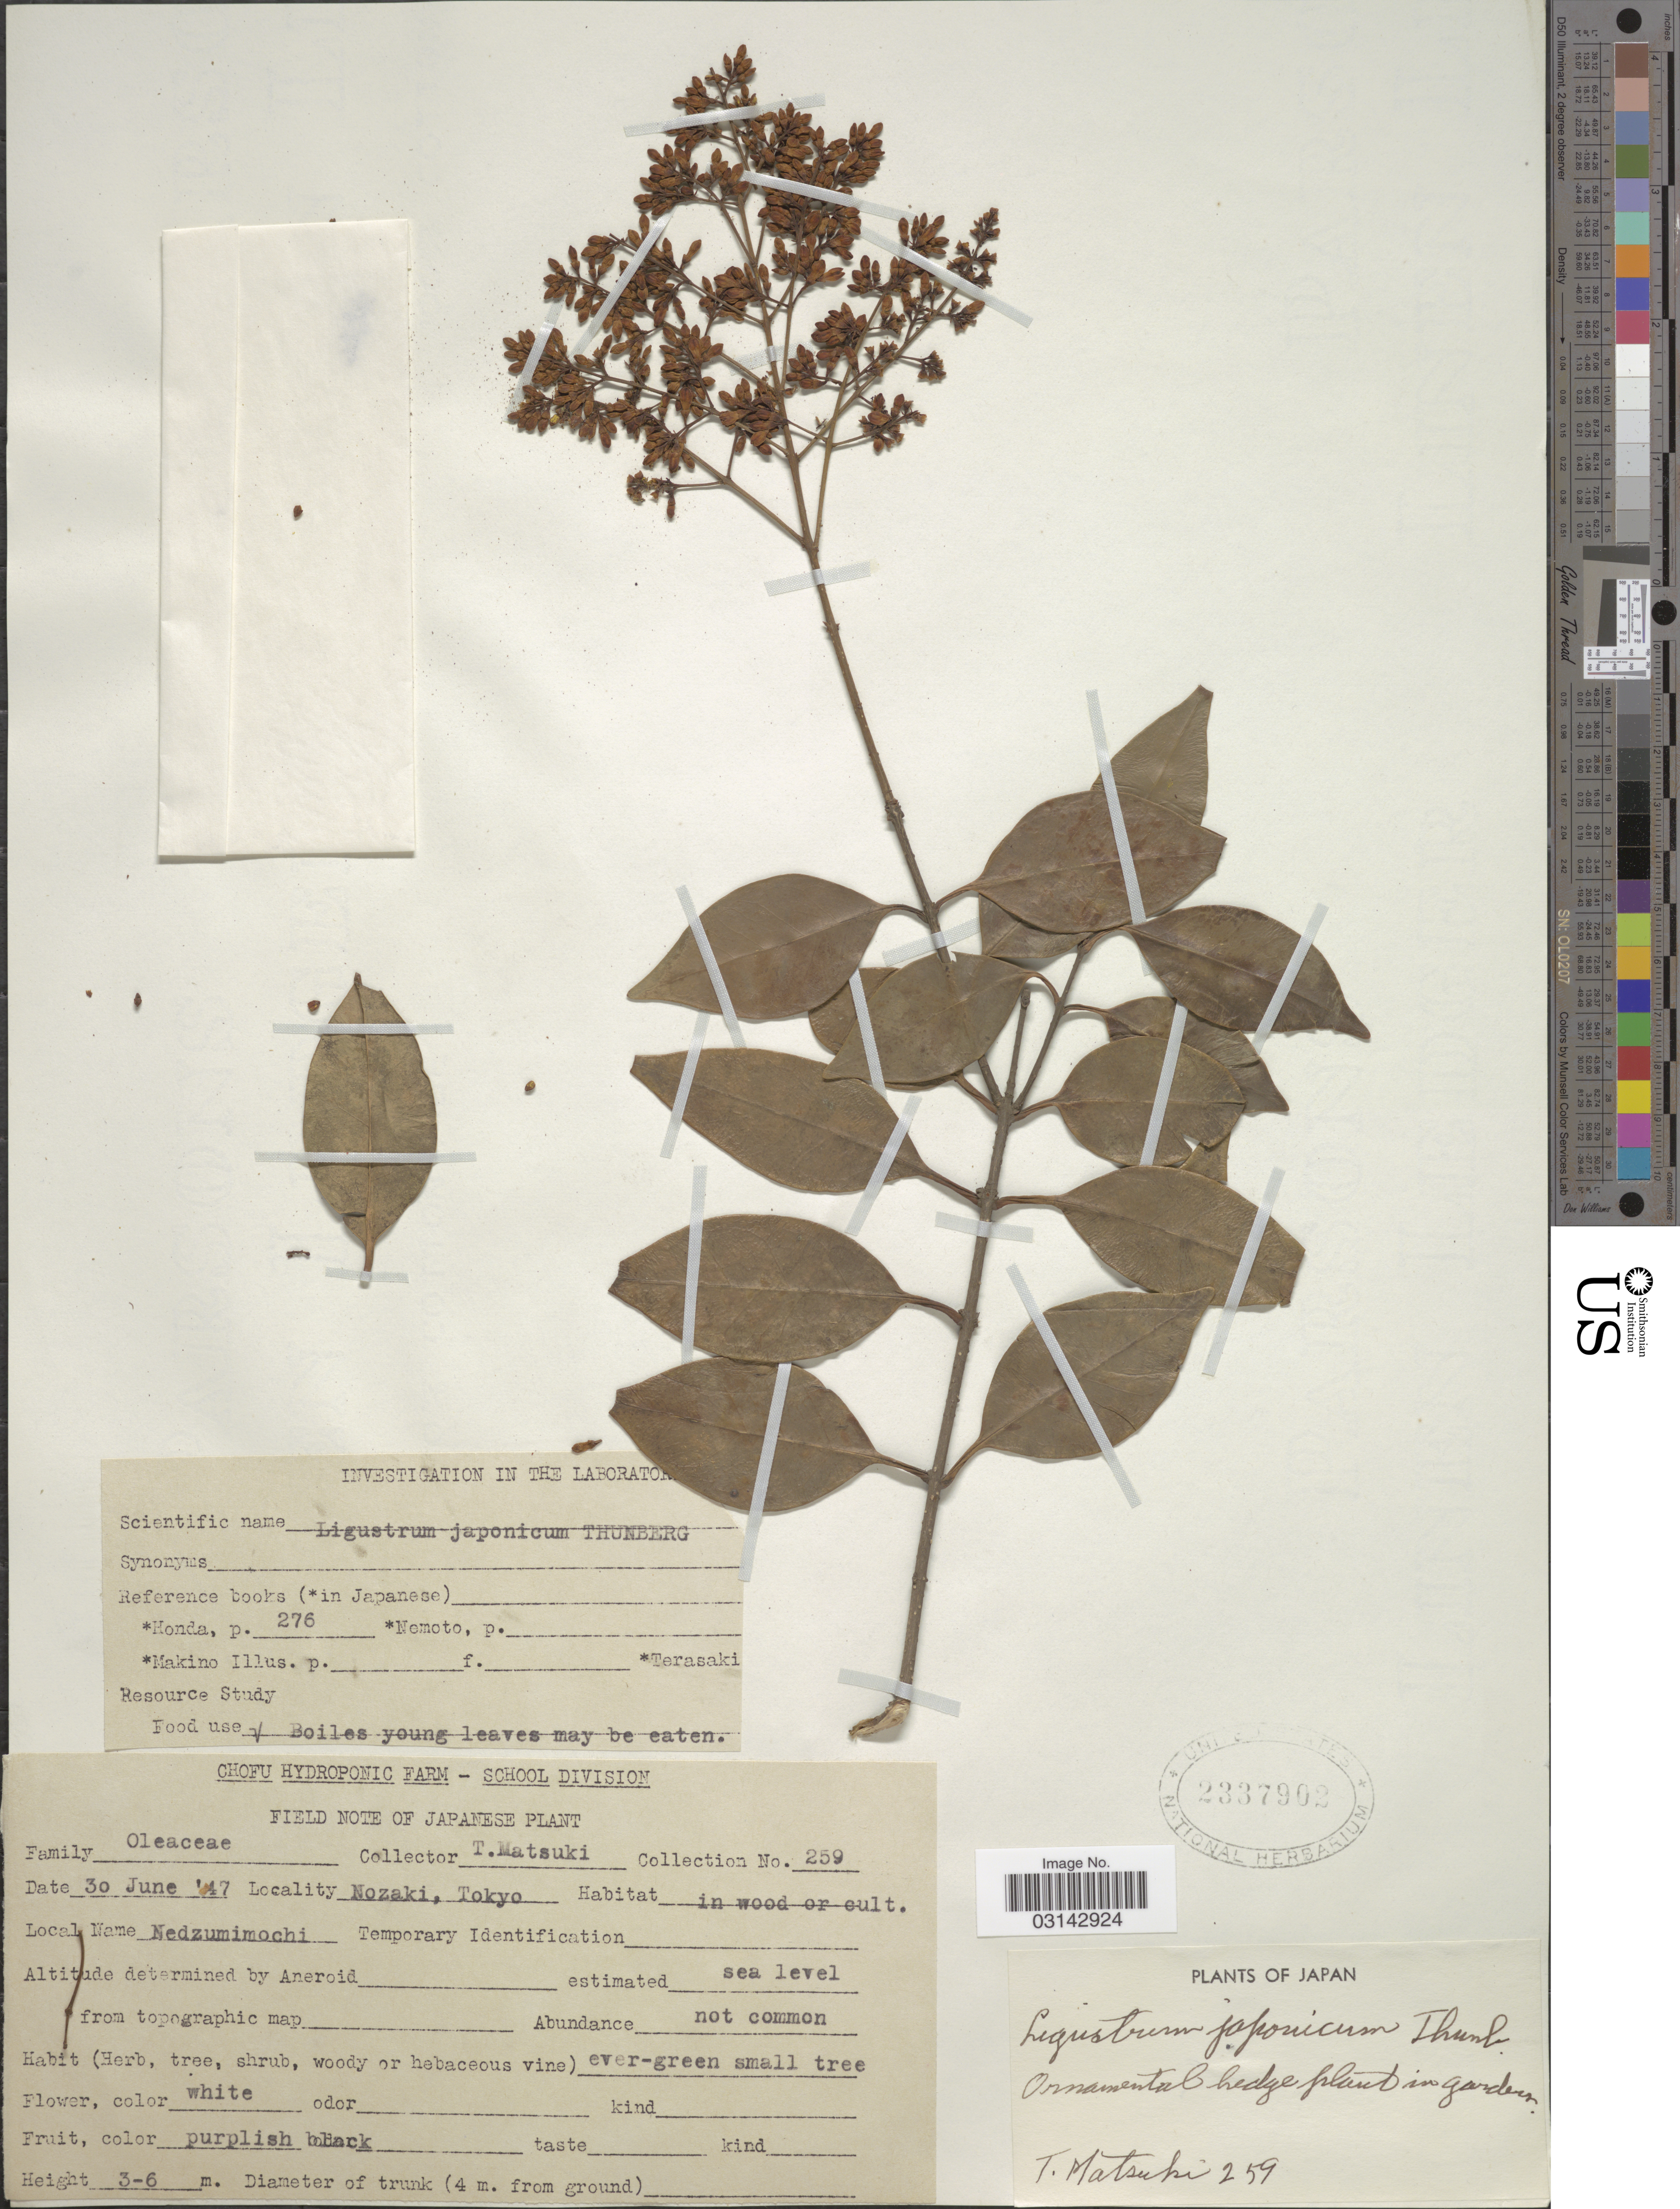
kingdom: Plantae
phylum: Tracheophyta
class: Magnoliopsida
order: Lamiales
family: Oleaceae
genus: Ligustrum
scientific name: Ligustrum japonicum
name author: Thunb.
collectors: T. Matsuki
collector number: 259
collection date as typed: Transcribed d/m/y: 30/6/47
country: Japan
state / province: Tokyo, Federal City of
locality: Nozaki.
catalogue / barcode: US 2337902